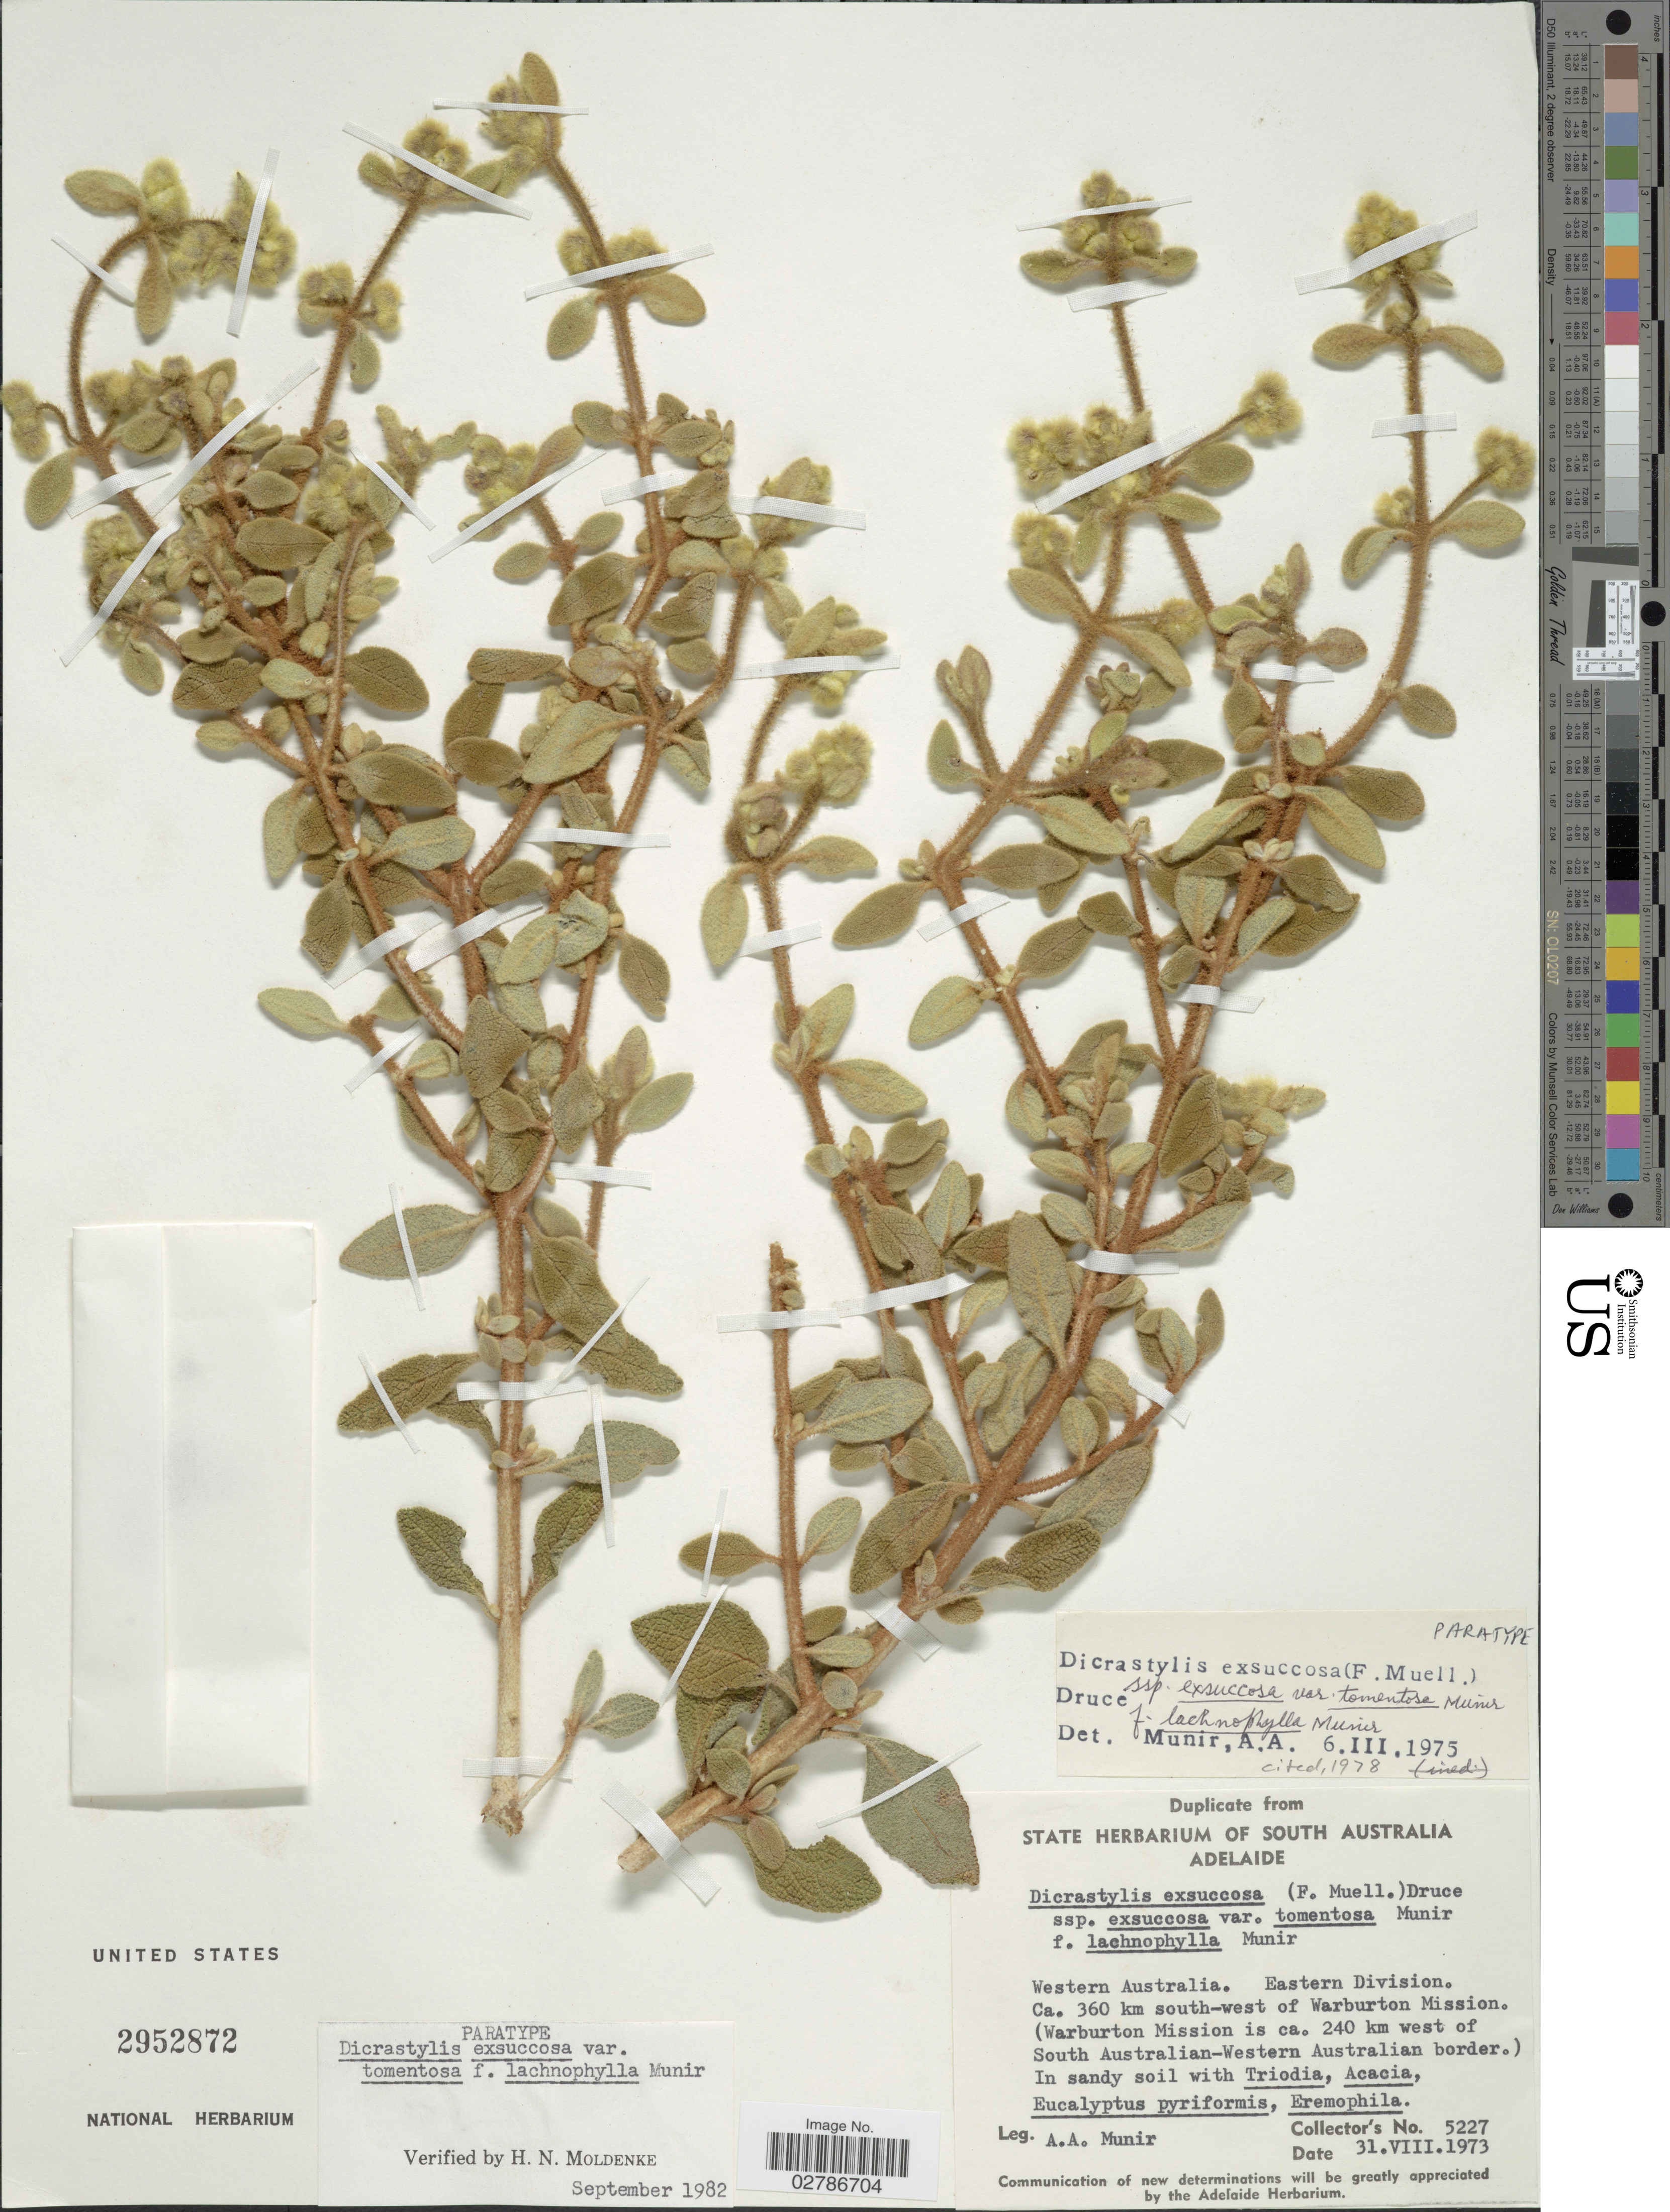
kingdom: Plantae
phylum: Tracheophyta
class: Magnoliopsida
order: Lamiales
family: Lamiaceae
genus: Dicrastylis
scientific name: Dicrastylis exsuccosa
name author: (F. Muell.) Druce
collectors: A. Munir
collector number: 5227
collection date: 1973-08-31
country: Australia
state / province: Western Australia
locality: Eastern Division. Ca. 360 km south-west of Warburton Mission. (Warburton Mission is ca. 240 km west of South Australian-Western Australian border).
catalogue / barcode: US 2952872